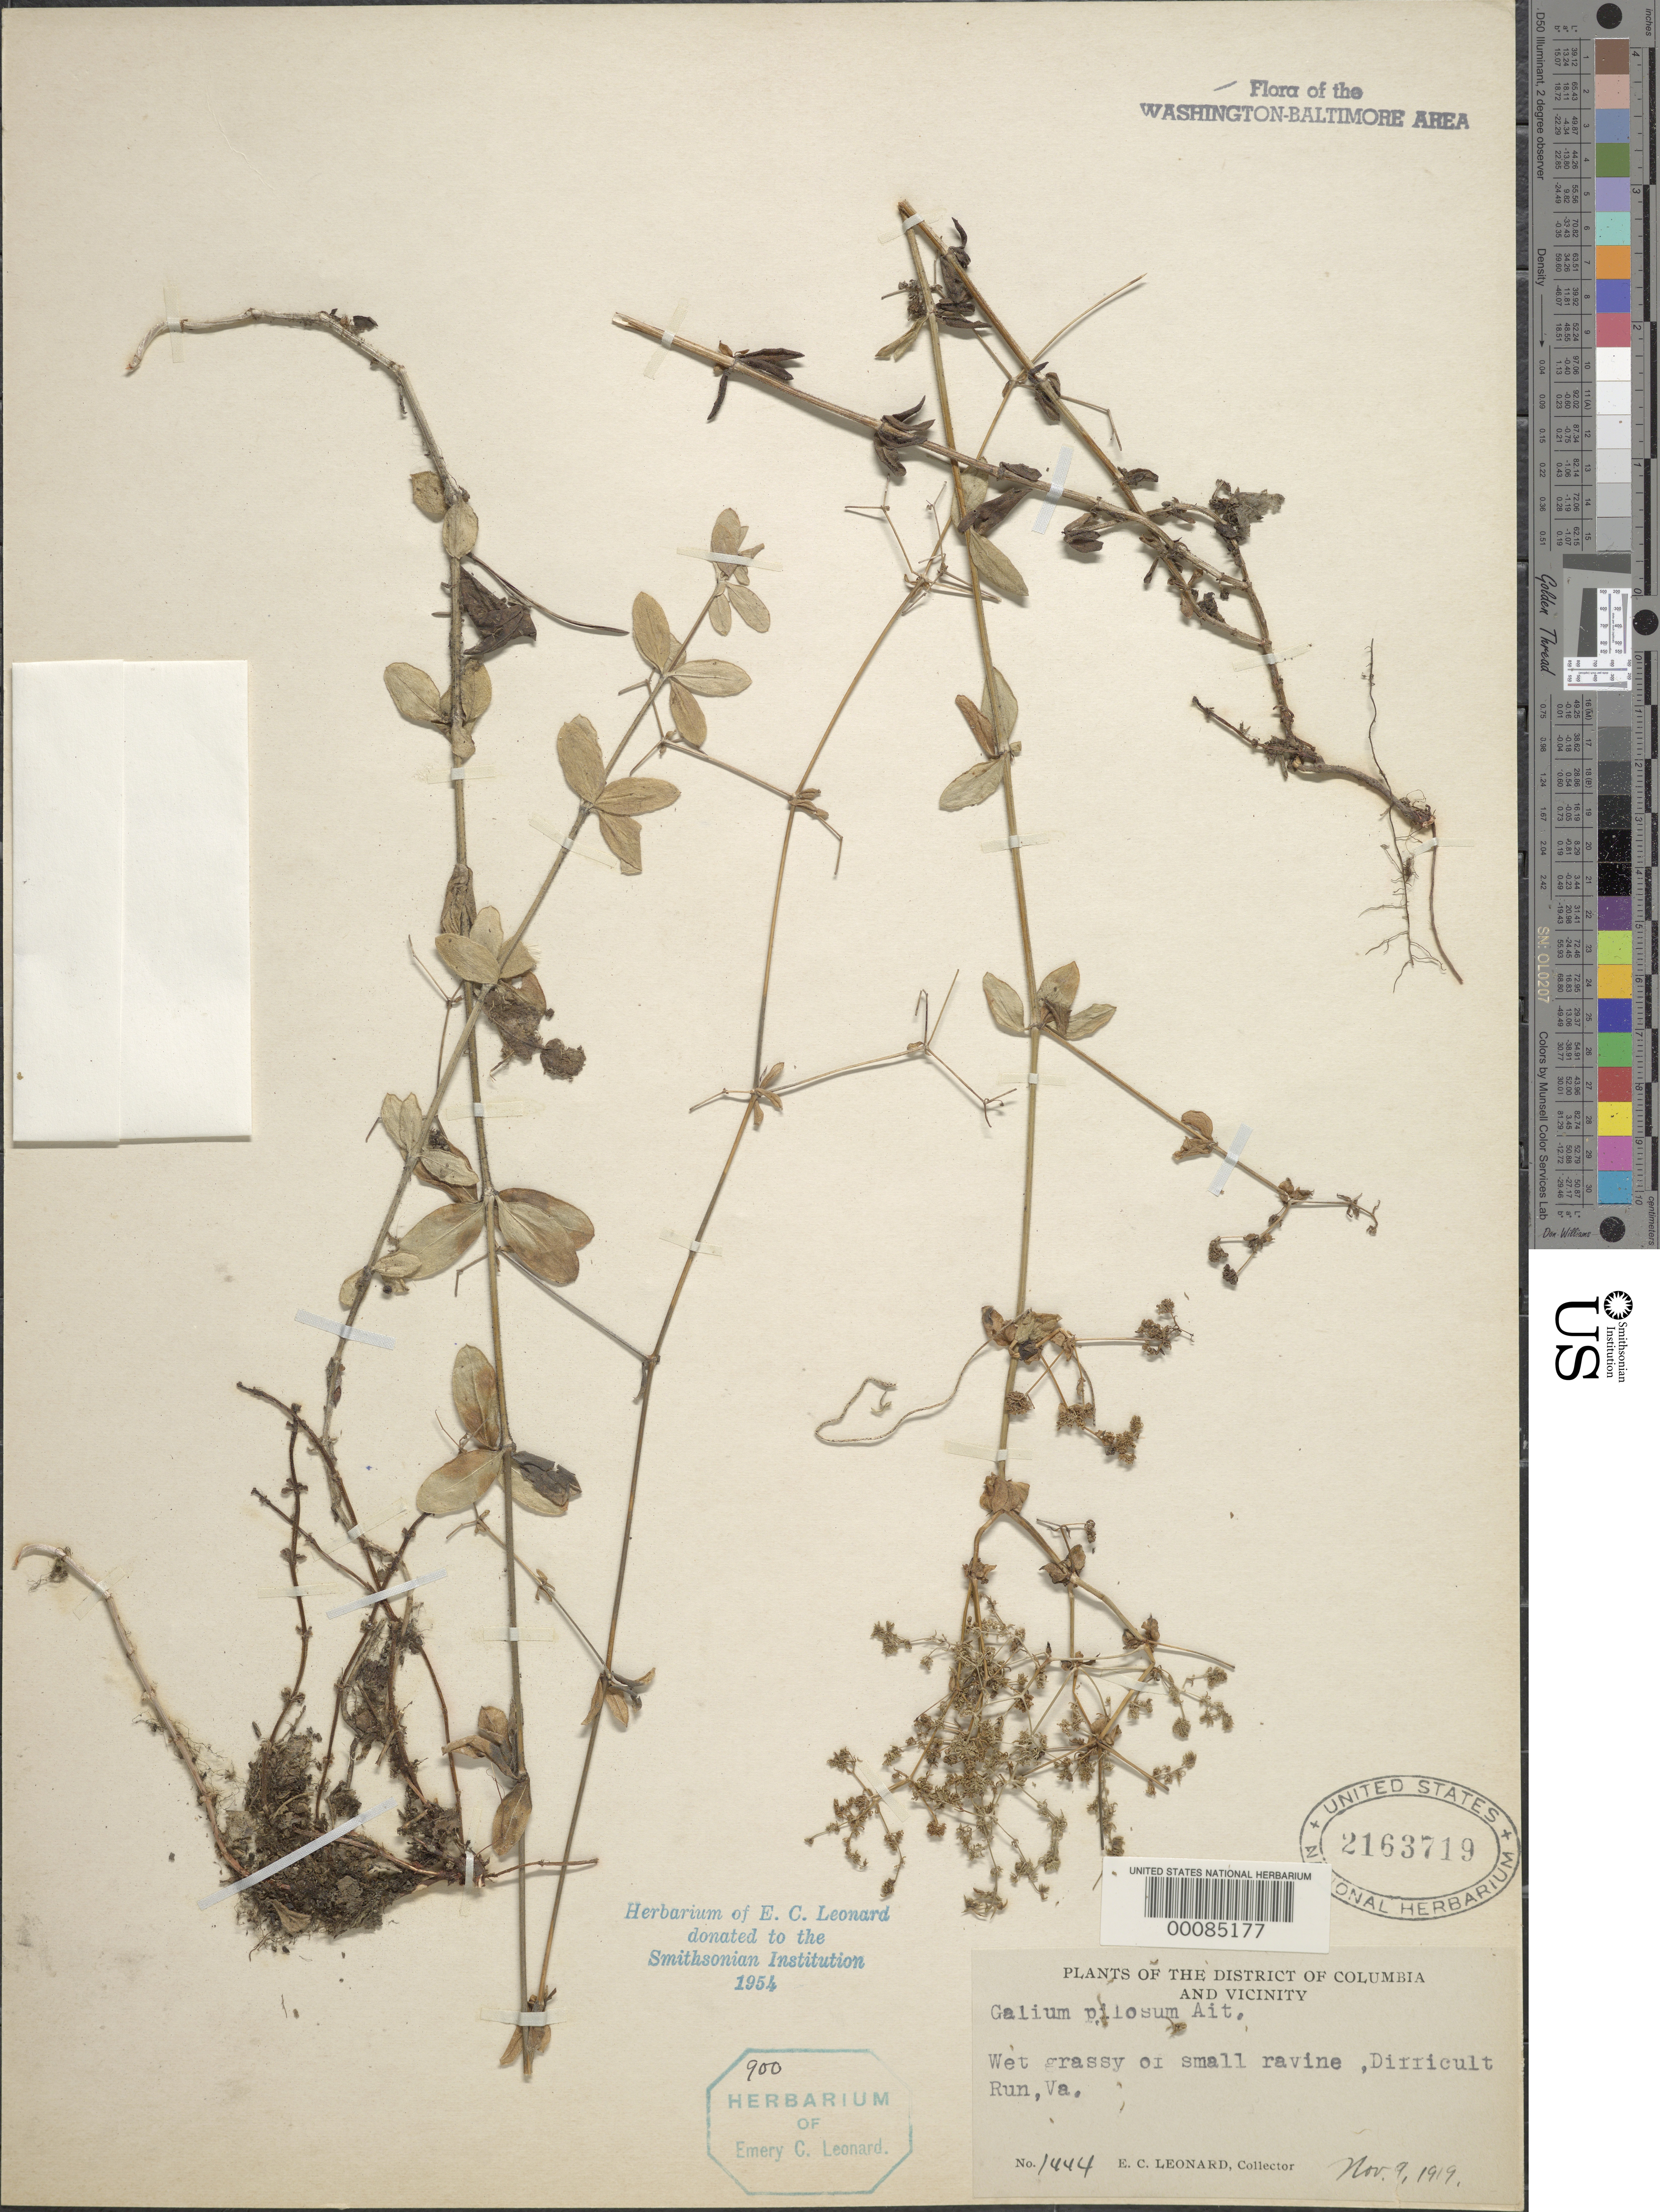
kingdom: Plantae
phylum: Tracheophyta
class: Magnoliopsida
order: Gentianales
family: Rubiaceae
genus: Galium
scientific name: Galium pilosum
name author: Aiton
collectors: E. C. Leonard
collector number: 1444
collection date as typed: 09 Nov 1919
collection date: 1919-11-09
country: United States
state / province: Virginia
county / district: Fairfax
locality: Difficult Run C. and O. Canal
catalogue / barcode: US 2163719